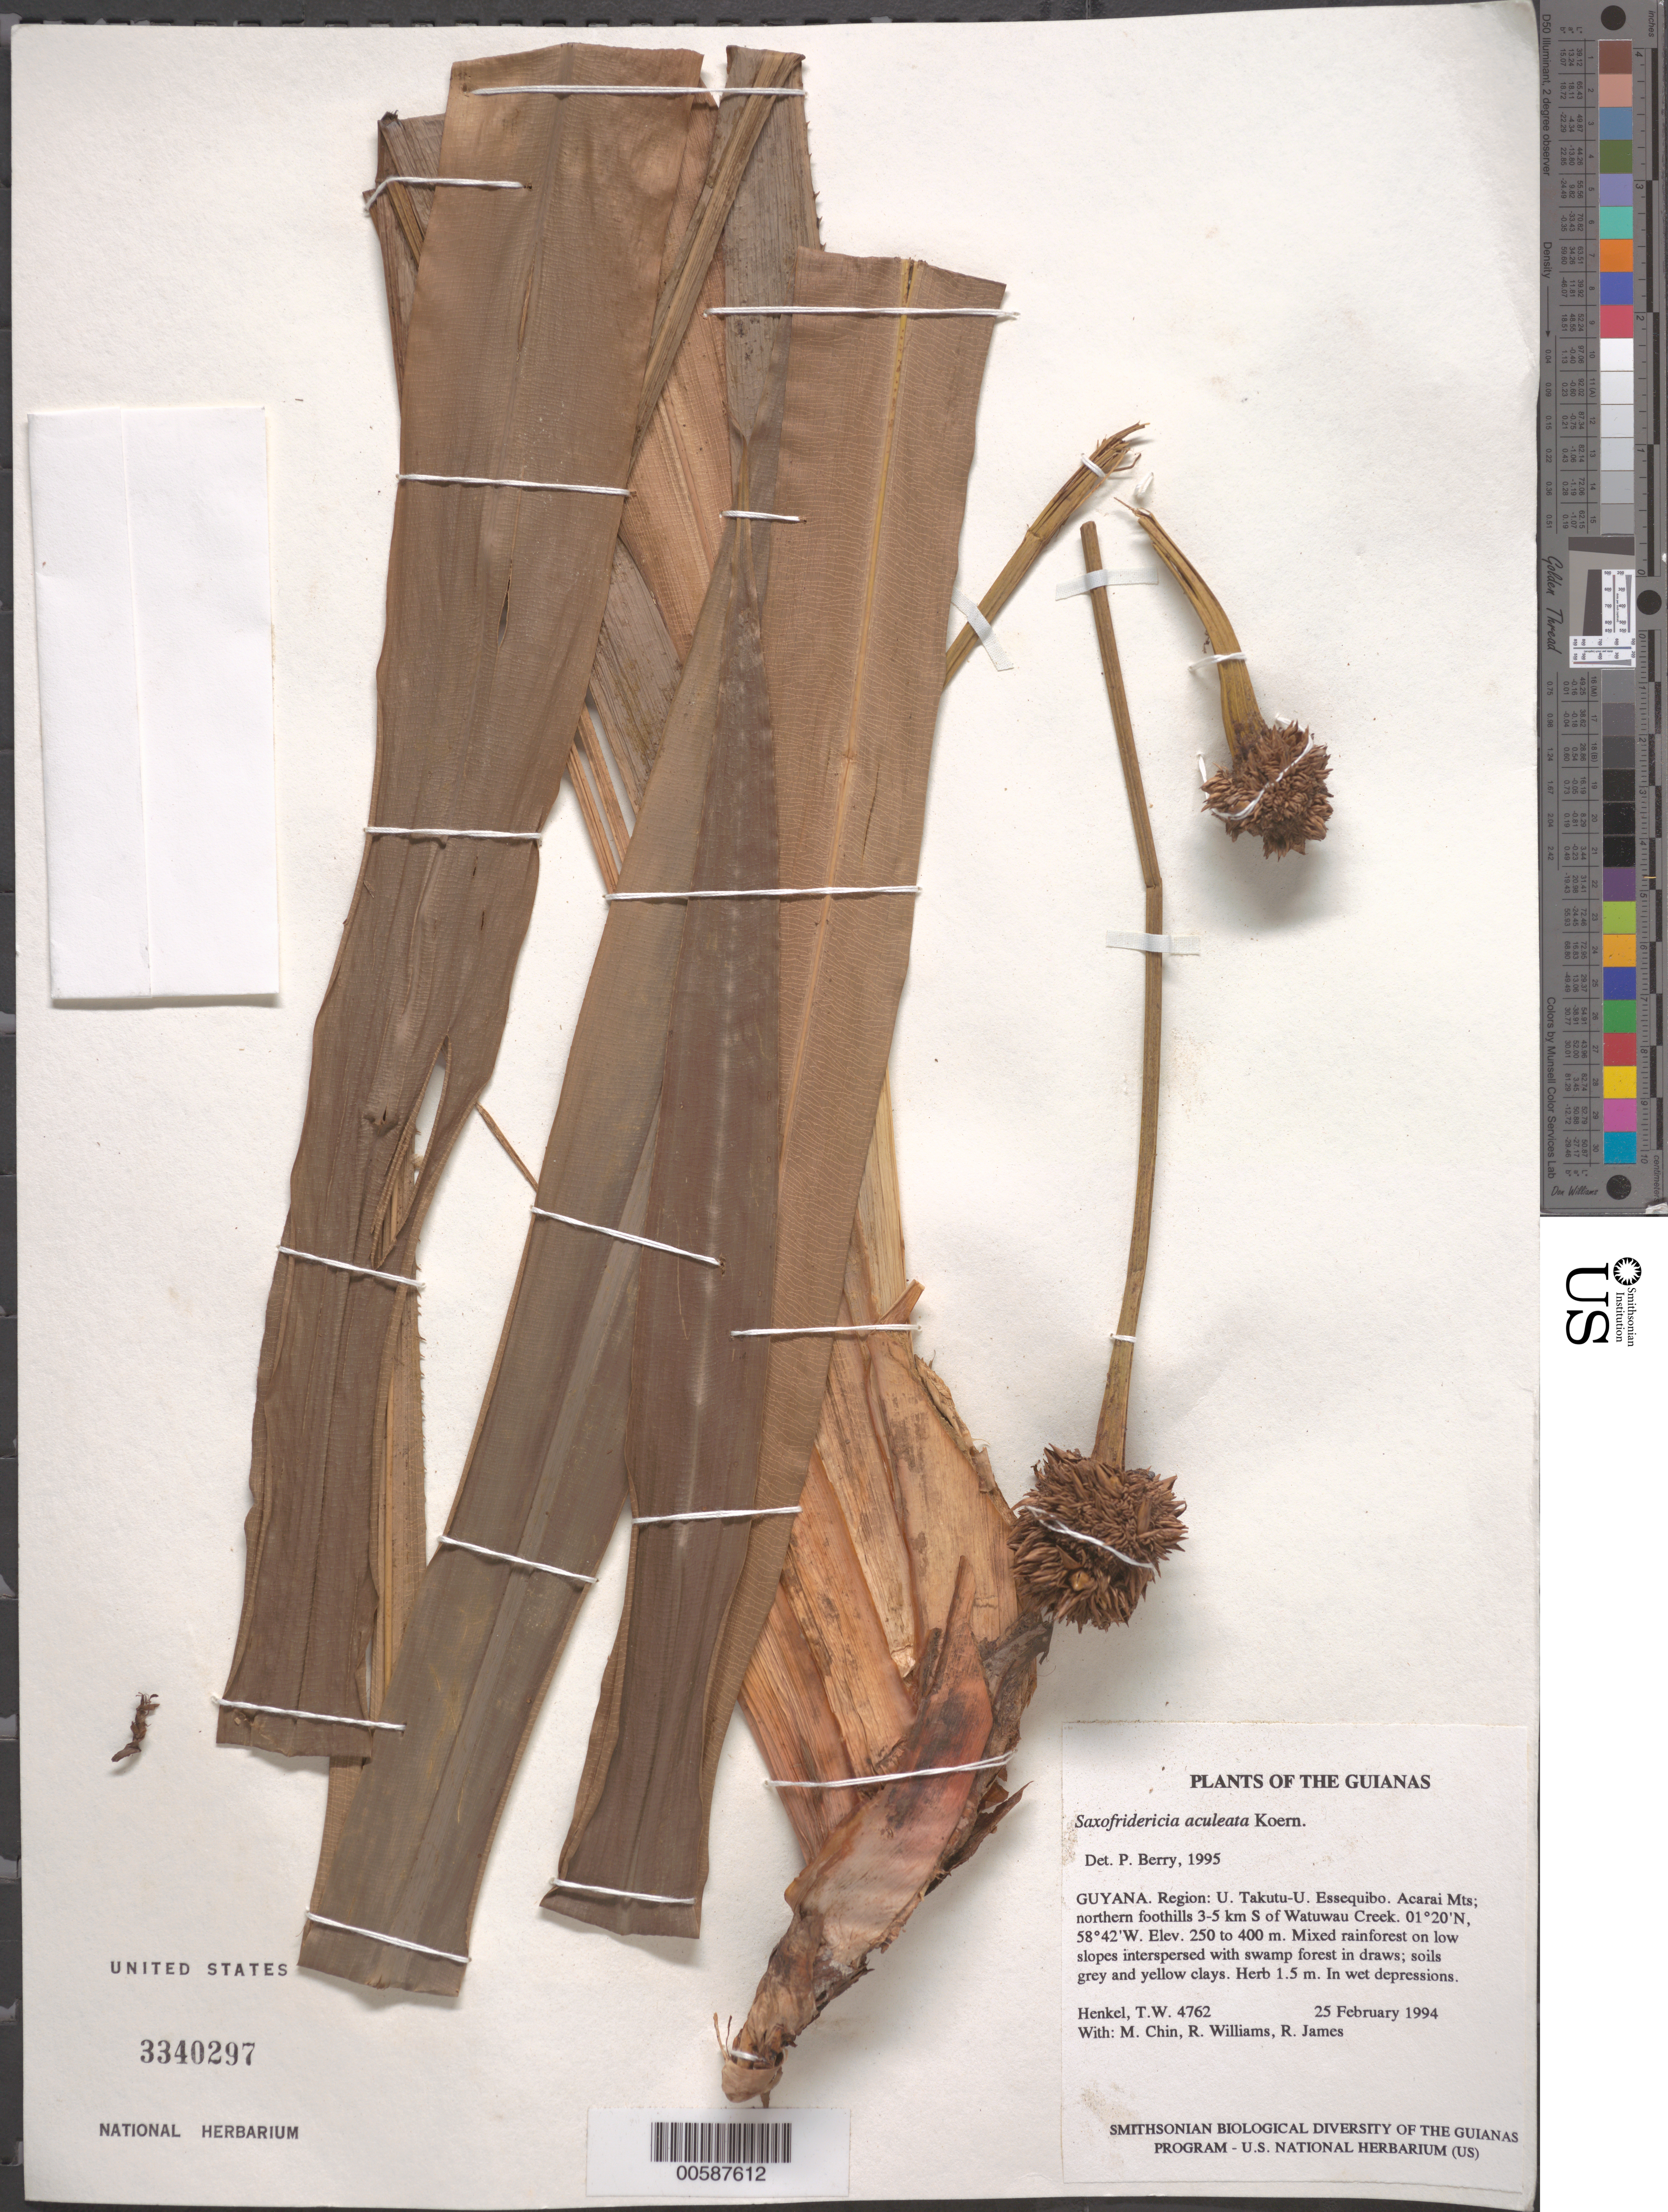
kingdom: Plantae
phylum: Tracheophyta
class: Liliopsida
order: Poales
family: Rapateaceae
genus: Saxofridericia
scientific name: Saxofridericia aculeata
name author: Körn.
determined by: Berry, P. E., (WIS), University of Wisconsin - Madison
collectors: T. Henkel, M. Chin, R. Williams & R. James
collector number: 4762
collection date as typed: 25 February 1994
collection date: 1994-02-25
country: Guyana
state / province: U. Takutu-U. Essequibo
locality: Acarai Mts; northern foothills 3-5 km S of Watuwau Creek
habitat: Mixed rainforest on low slopes interspersed with swamp forest in draws; soils grey and yellow clays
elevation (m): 250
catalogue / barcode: US 3340297